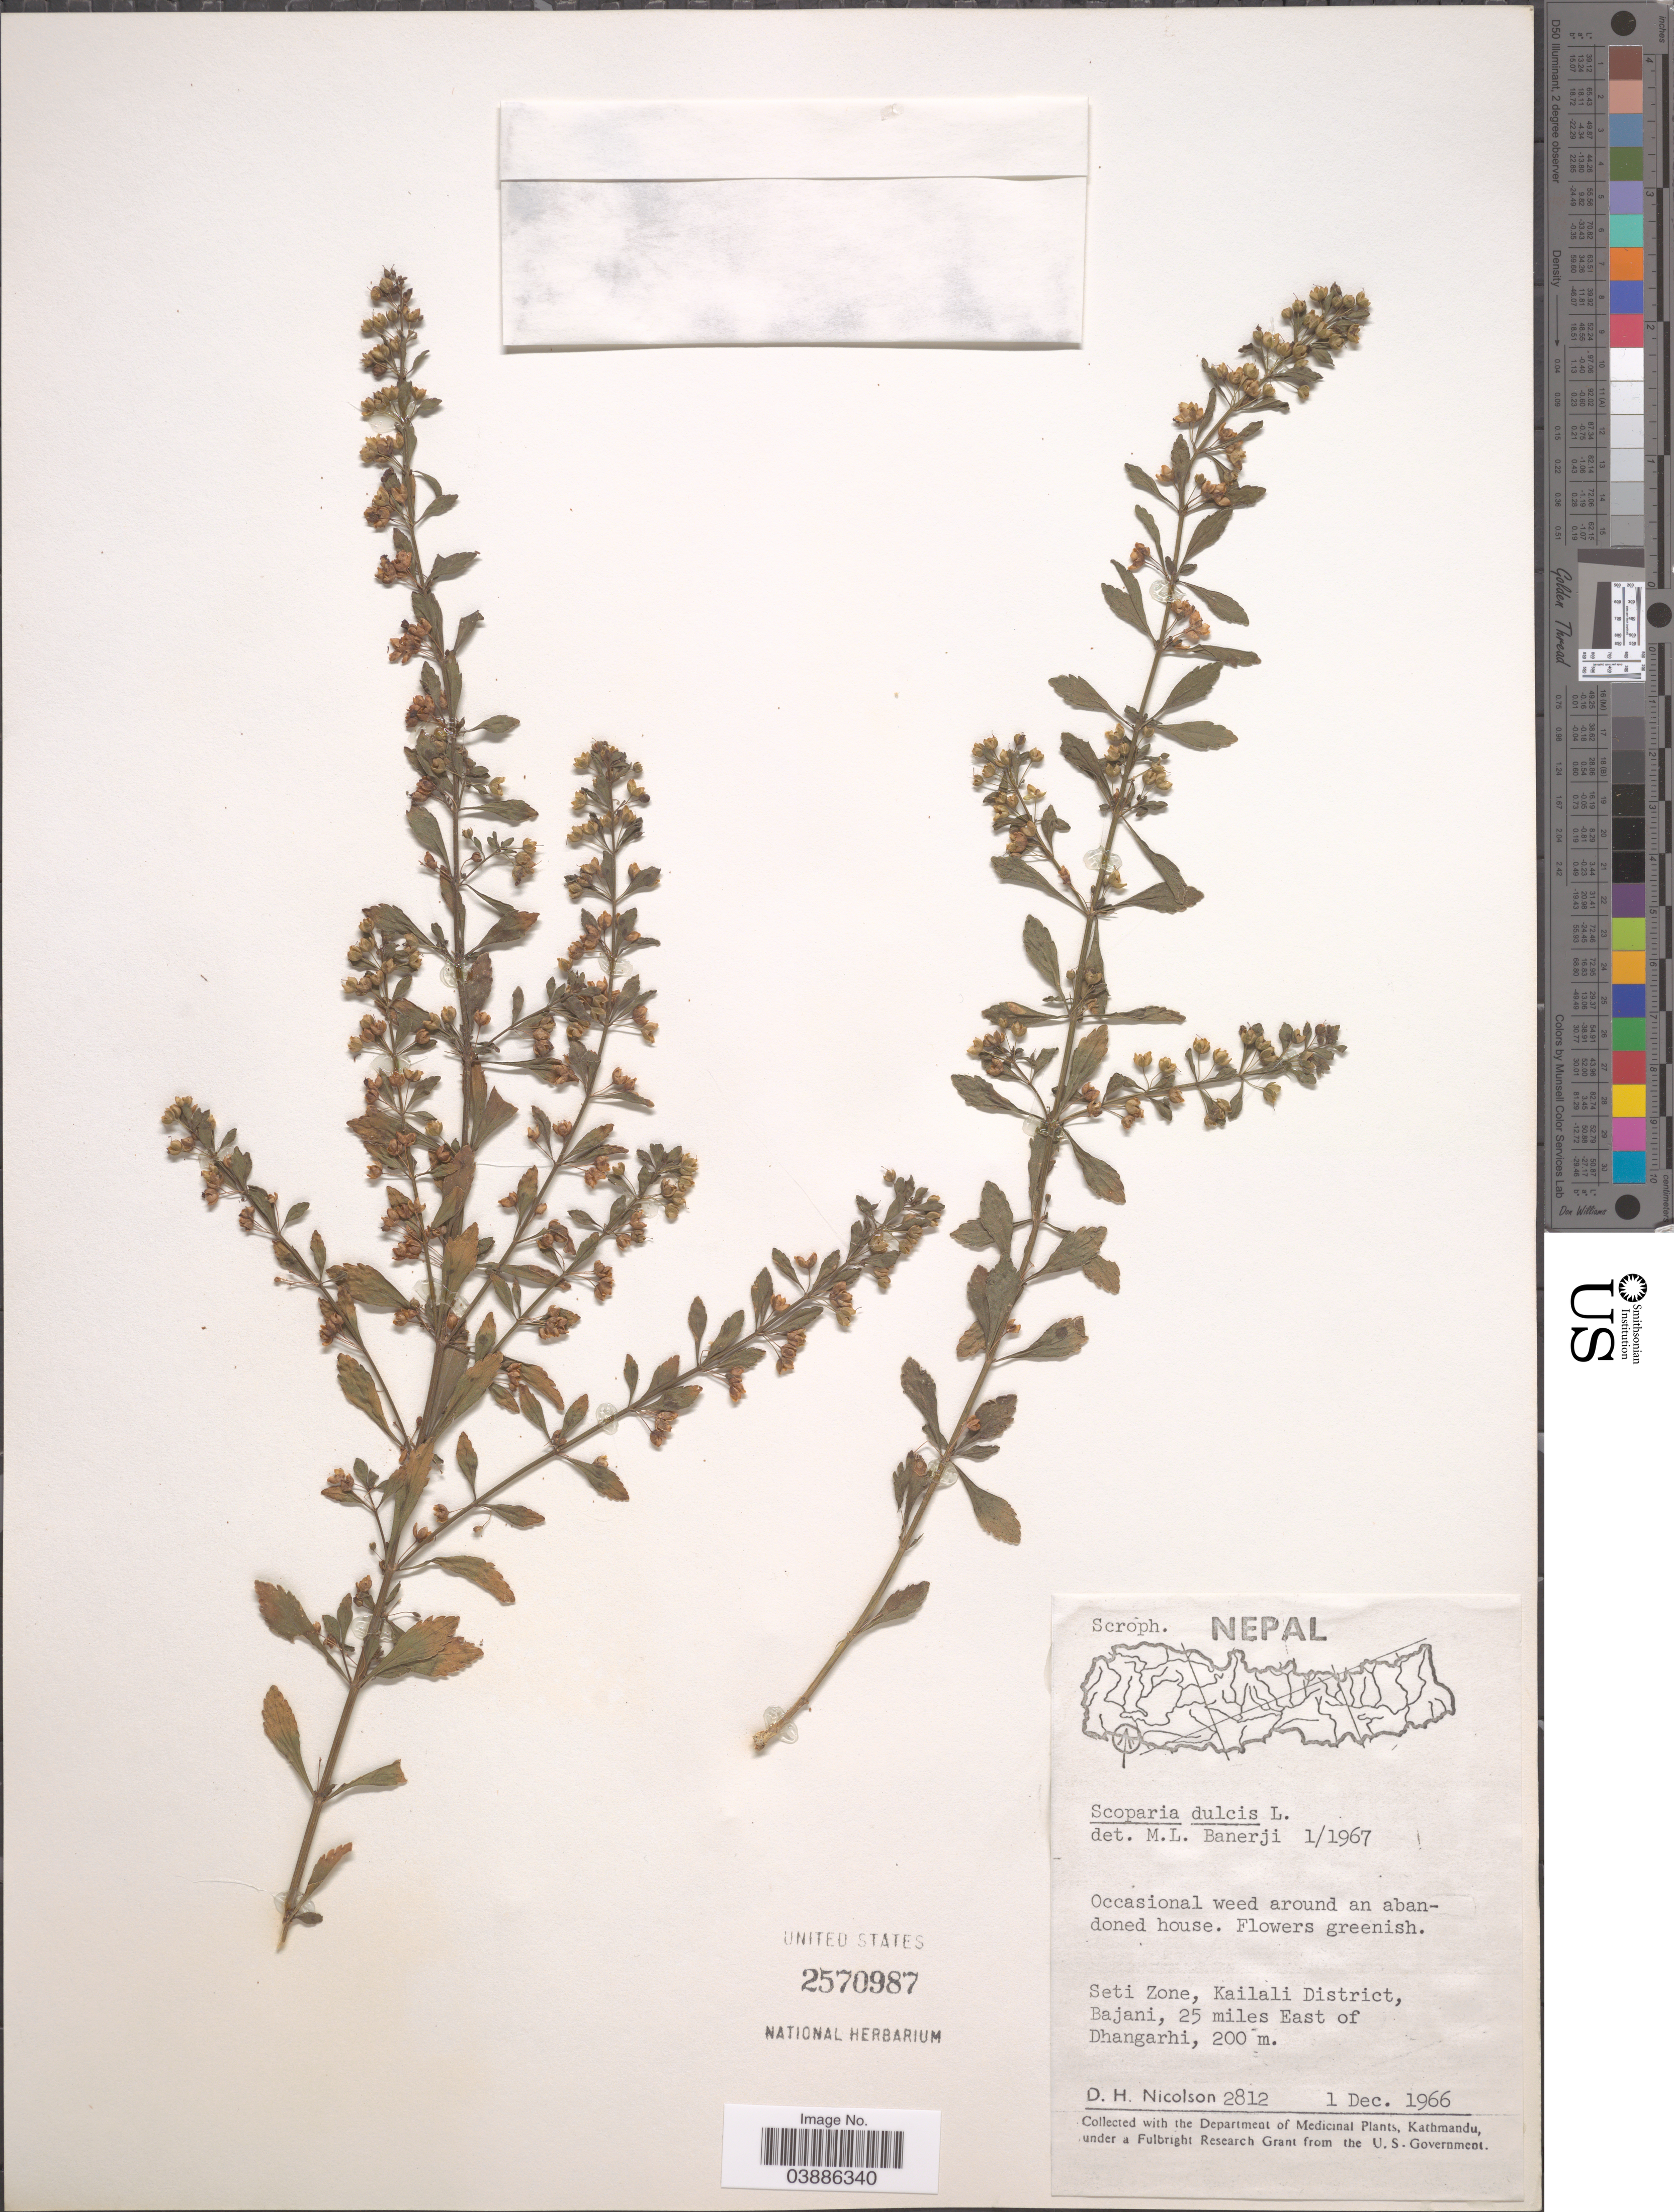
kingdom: Plantae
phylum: Tracheophyta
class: Magnoliopsida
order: Lamiales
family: Plantaginaceae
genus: Scoparia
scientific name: Scoparia dulcis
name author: L.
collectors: D. H. Nicolson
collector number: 2812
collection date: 1966-12-01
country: Nepal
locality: Seti Zone, Kailali District, Bajani, 25 miles East of Dhangarhi.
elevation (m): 200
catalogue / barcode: US 2570987